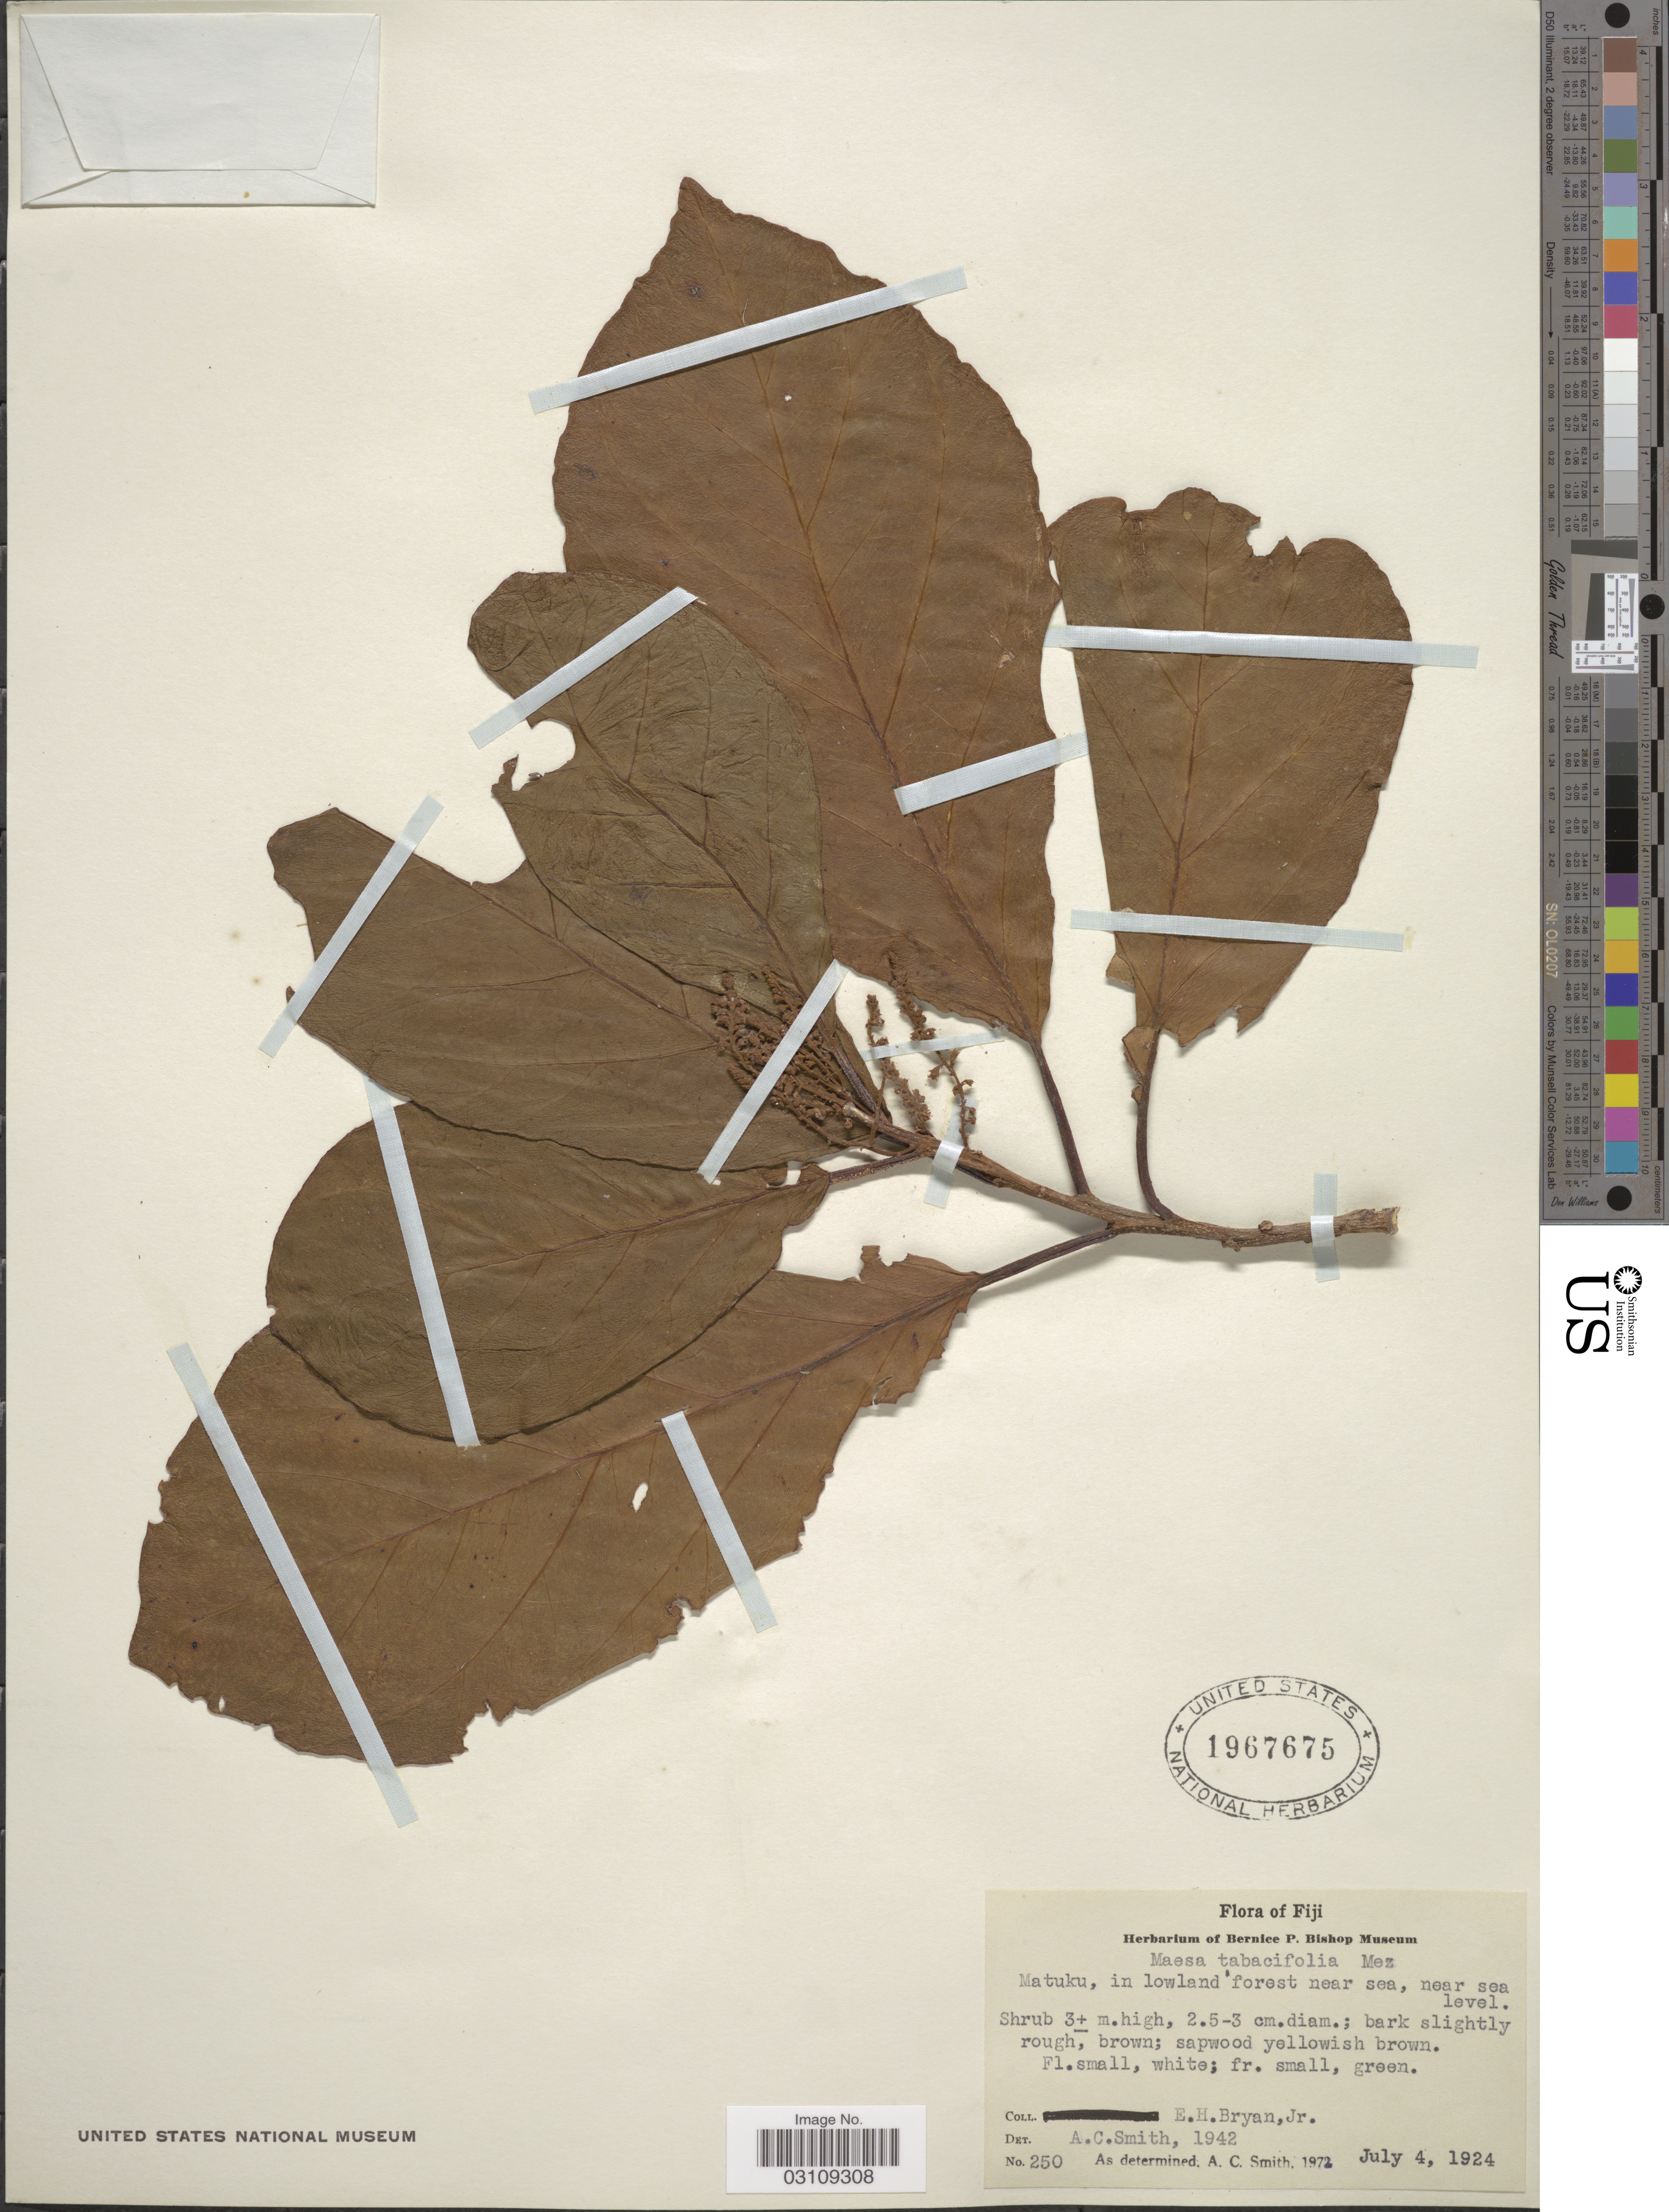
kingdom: Plantae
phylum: Tracheophyta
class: Magnoliopsida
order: Ericales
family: Primulaceae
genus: Maesa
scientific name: Maesa tabacifolia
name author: Mez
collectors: E. Bryan Jr.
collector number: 250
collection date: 1924-07-04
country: Fiji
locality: Matuku, in lowland forest near sea.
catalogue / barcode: US 1967675